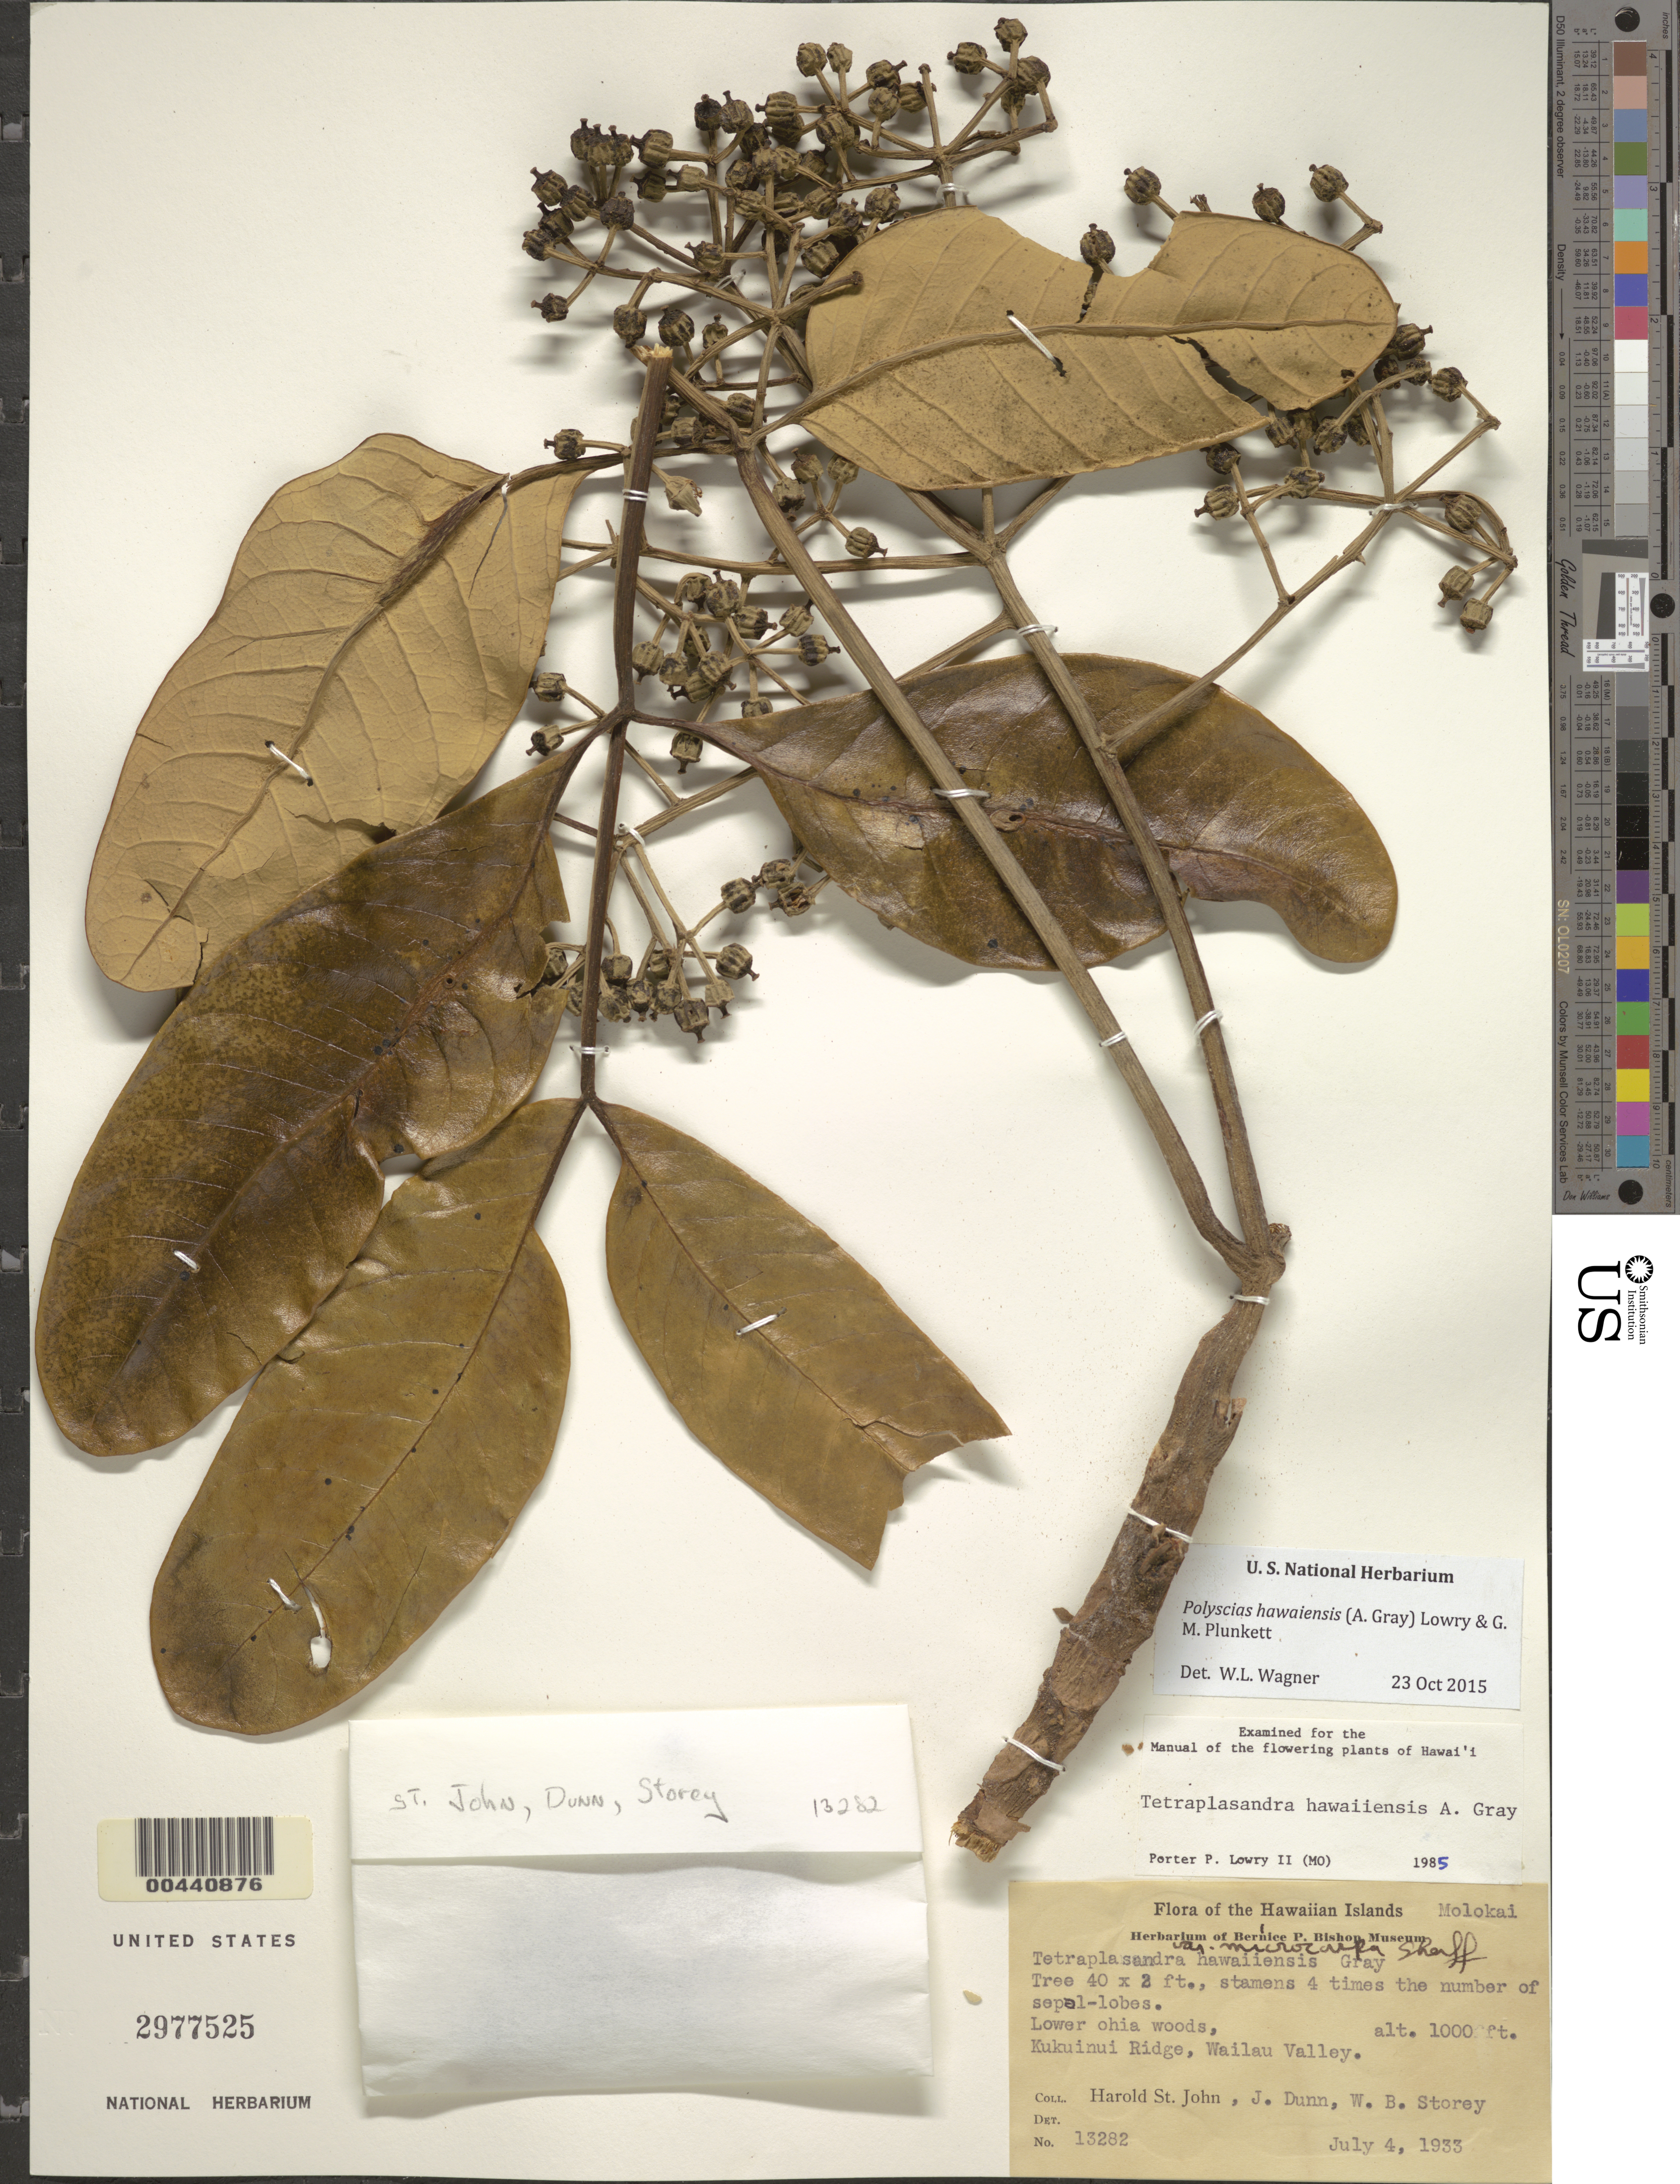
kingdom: Plantae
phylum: Tracheophyta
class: Magnoliopsida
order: Apiales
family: Araliaceae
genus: Polyscias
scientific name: Polyscias hawaiensis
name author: (A. Gray) Lowry & G. M. Plunkett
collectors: H. St. John, J. Dunn & W. Storey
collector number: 13282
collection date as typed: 4 Jul 1933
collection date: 1933-07-04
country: United States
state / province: Hawaii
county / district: Maui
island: Moloka'i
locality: Kukuinui Ridge, Wailau Valley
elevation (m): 305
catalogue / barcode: US 2977525